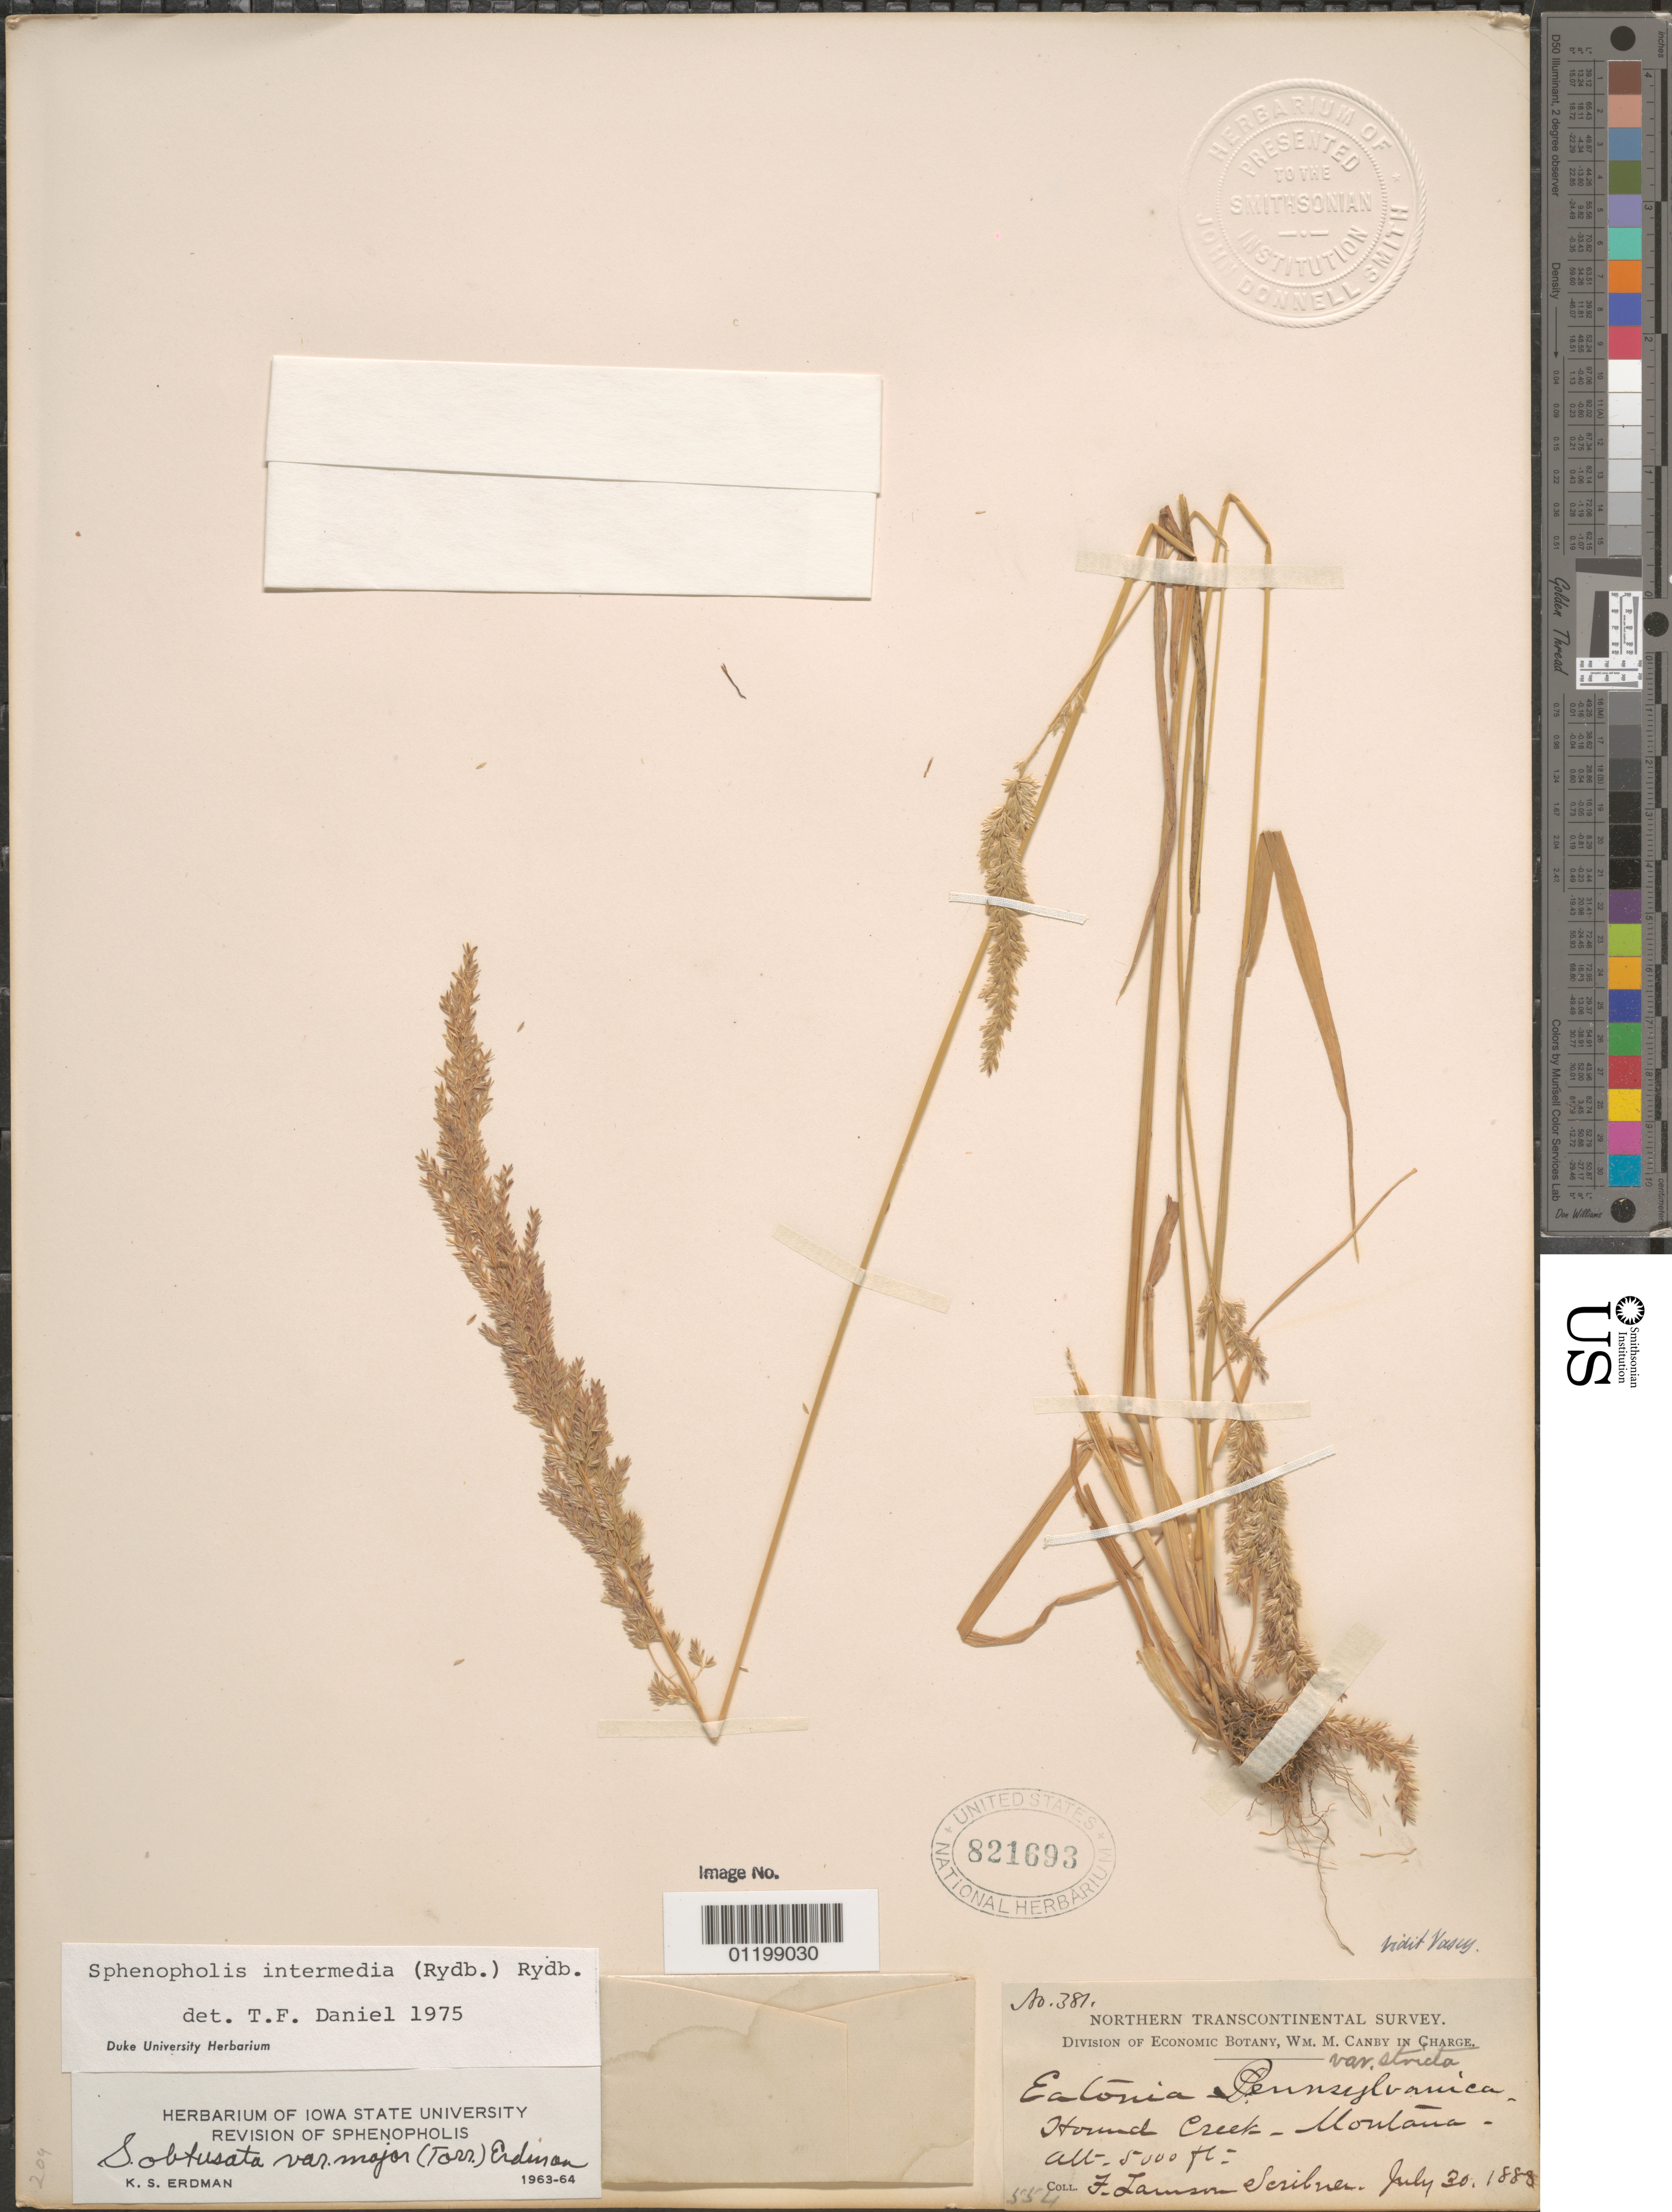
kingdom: Plantae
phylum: Tracheophyta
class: Liliopsida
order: Poales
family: Poaceae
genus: Sphenopholis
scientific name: Sphenopholis intermedia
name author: (Rydb.) Rydb.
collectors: F. L. Scribner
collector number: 381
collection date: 1883-07-30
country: United States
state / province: Montana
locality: Hound Creek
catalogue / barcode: US 821693